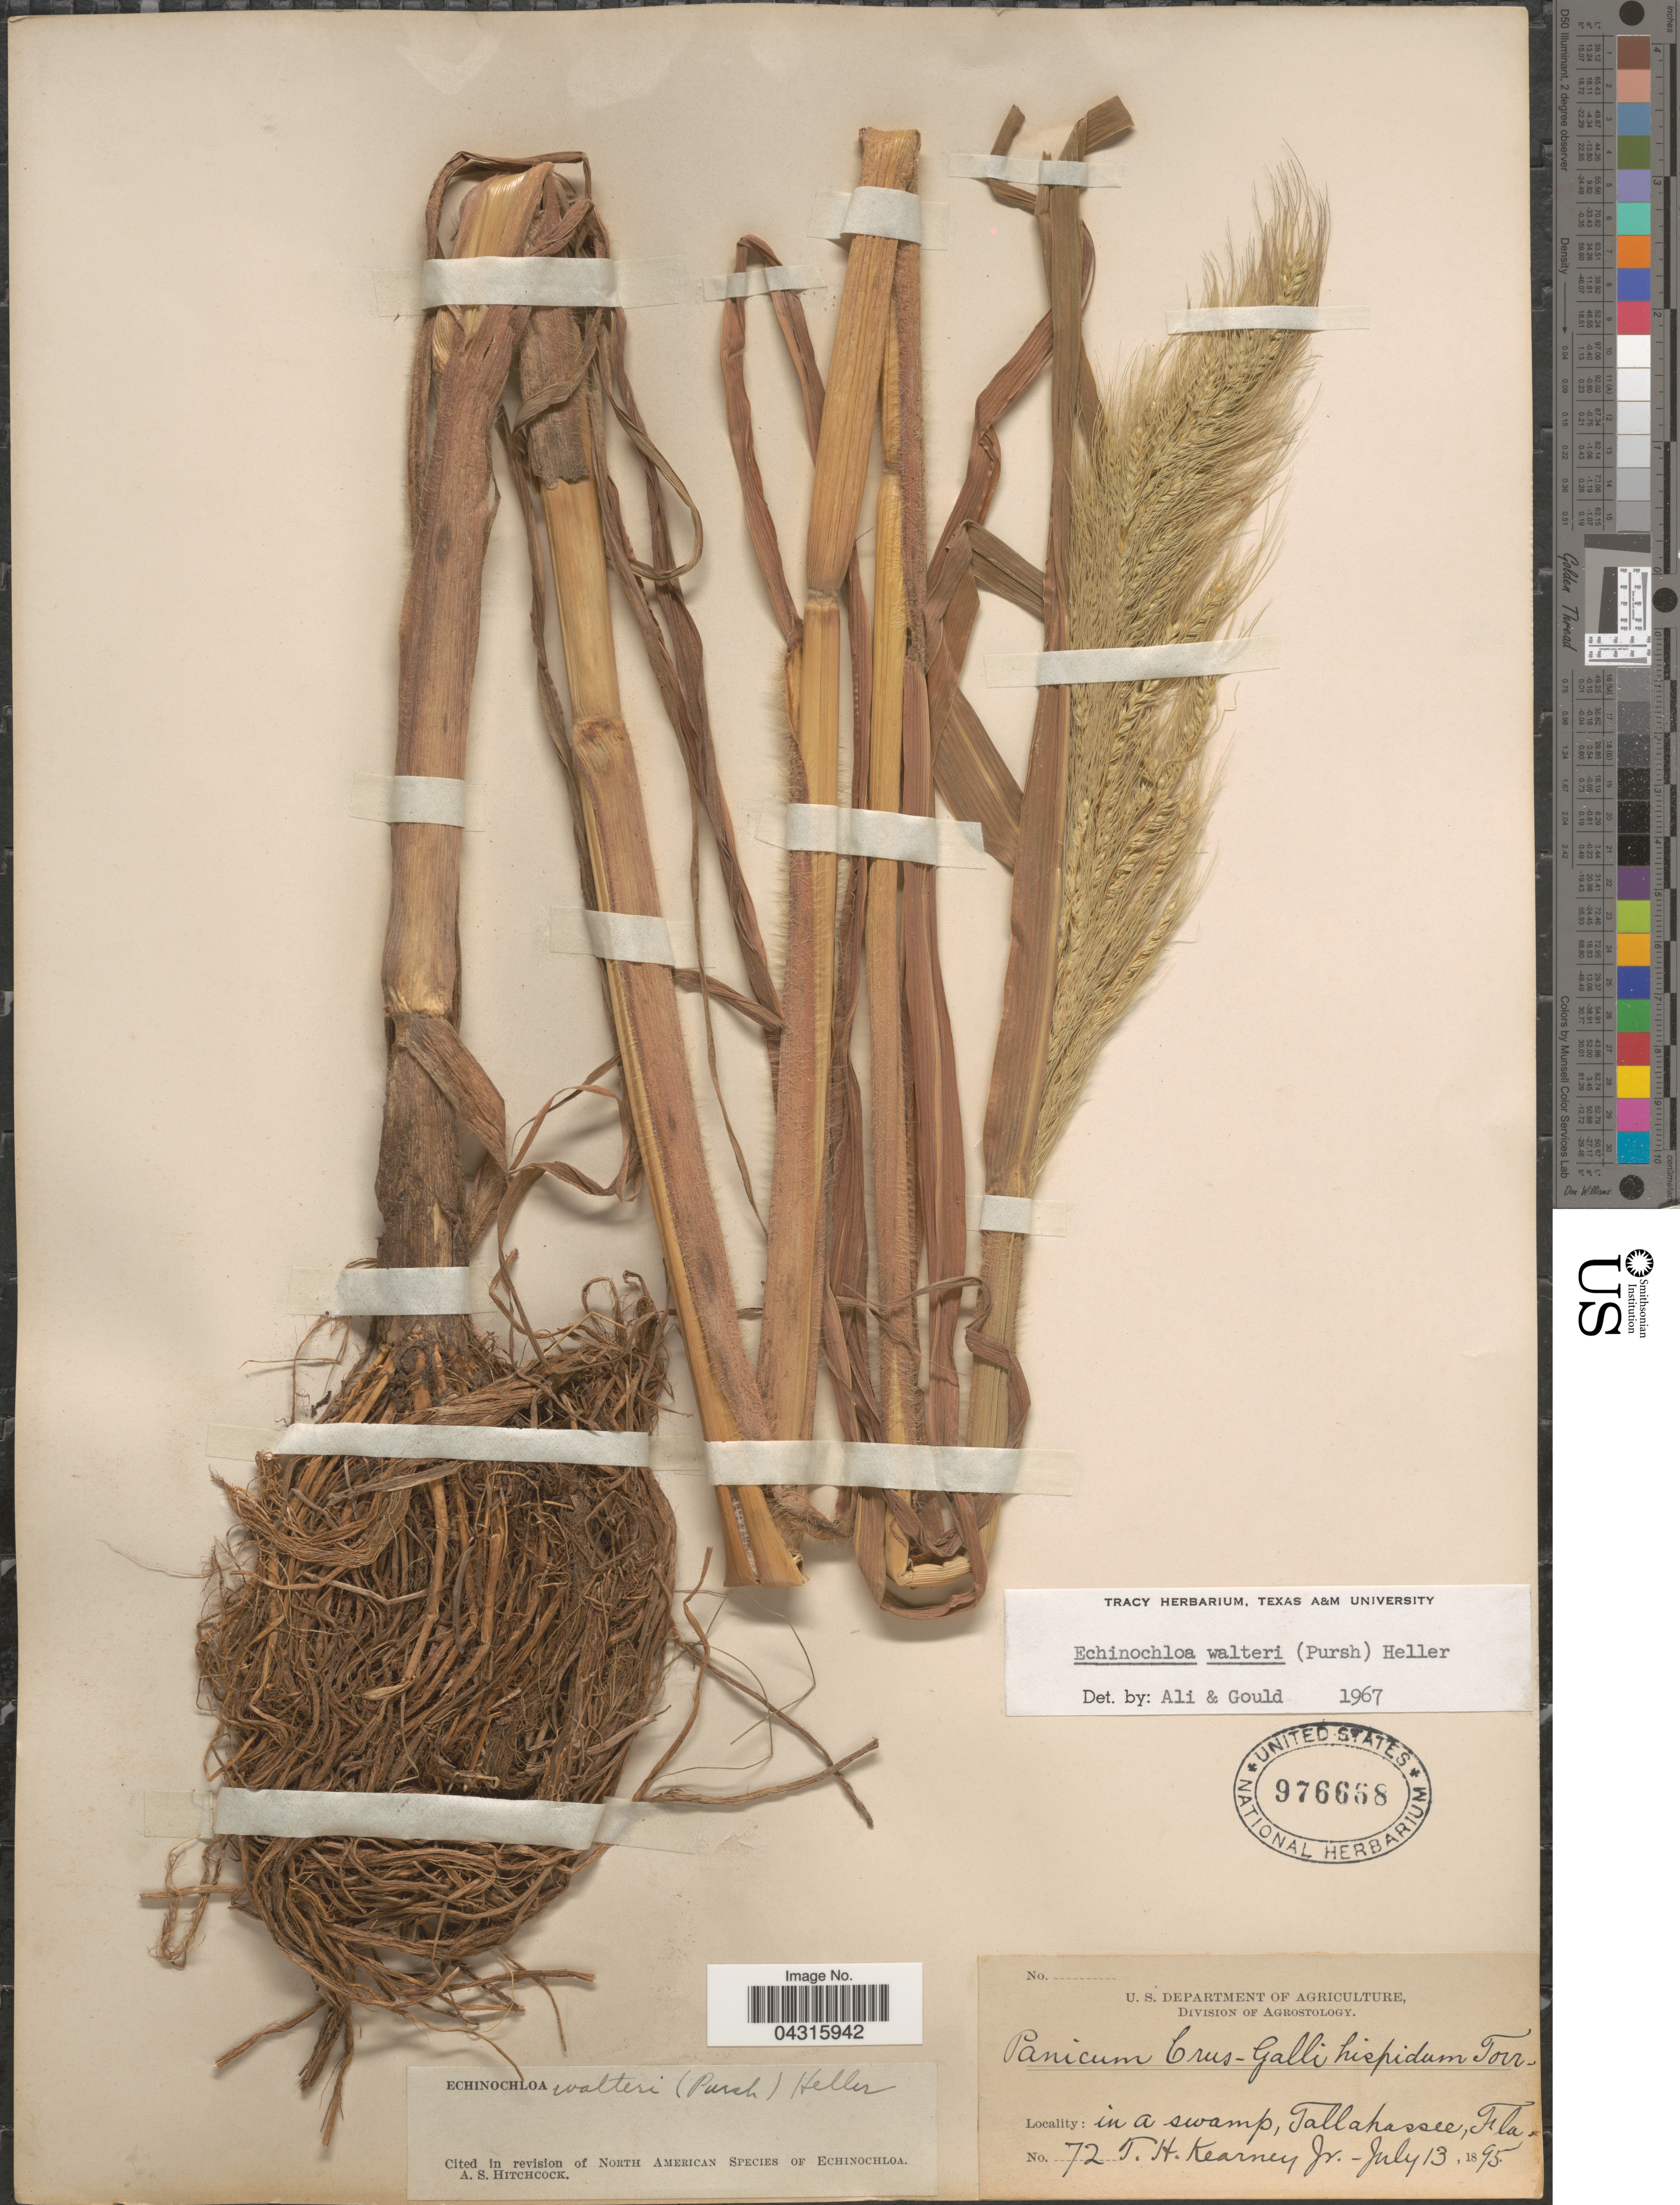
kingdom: Plantae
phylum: Tracheophyta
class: Liliopsida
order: Poales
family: Poaceae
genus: Echinochloa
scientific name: Echinochloa walteri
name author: (Pursh) A. Heller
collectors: T. H. Kearney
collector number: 72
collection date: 1895-07-13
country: United States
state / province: Florida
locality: In a swamp, Tallahassee.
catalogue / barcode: US 976668